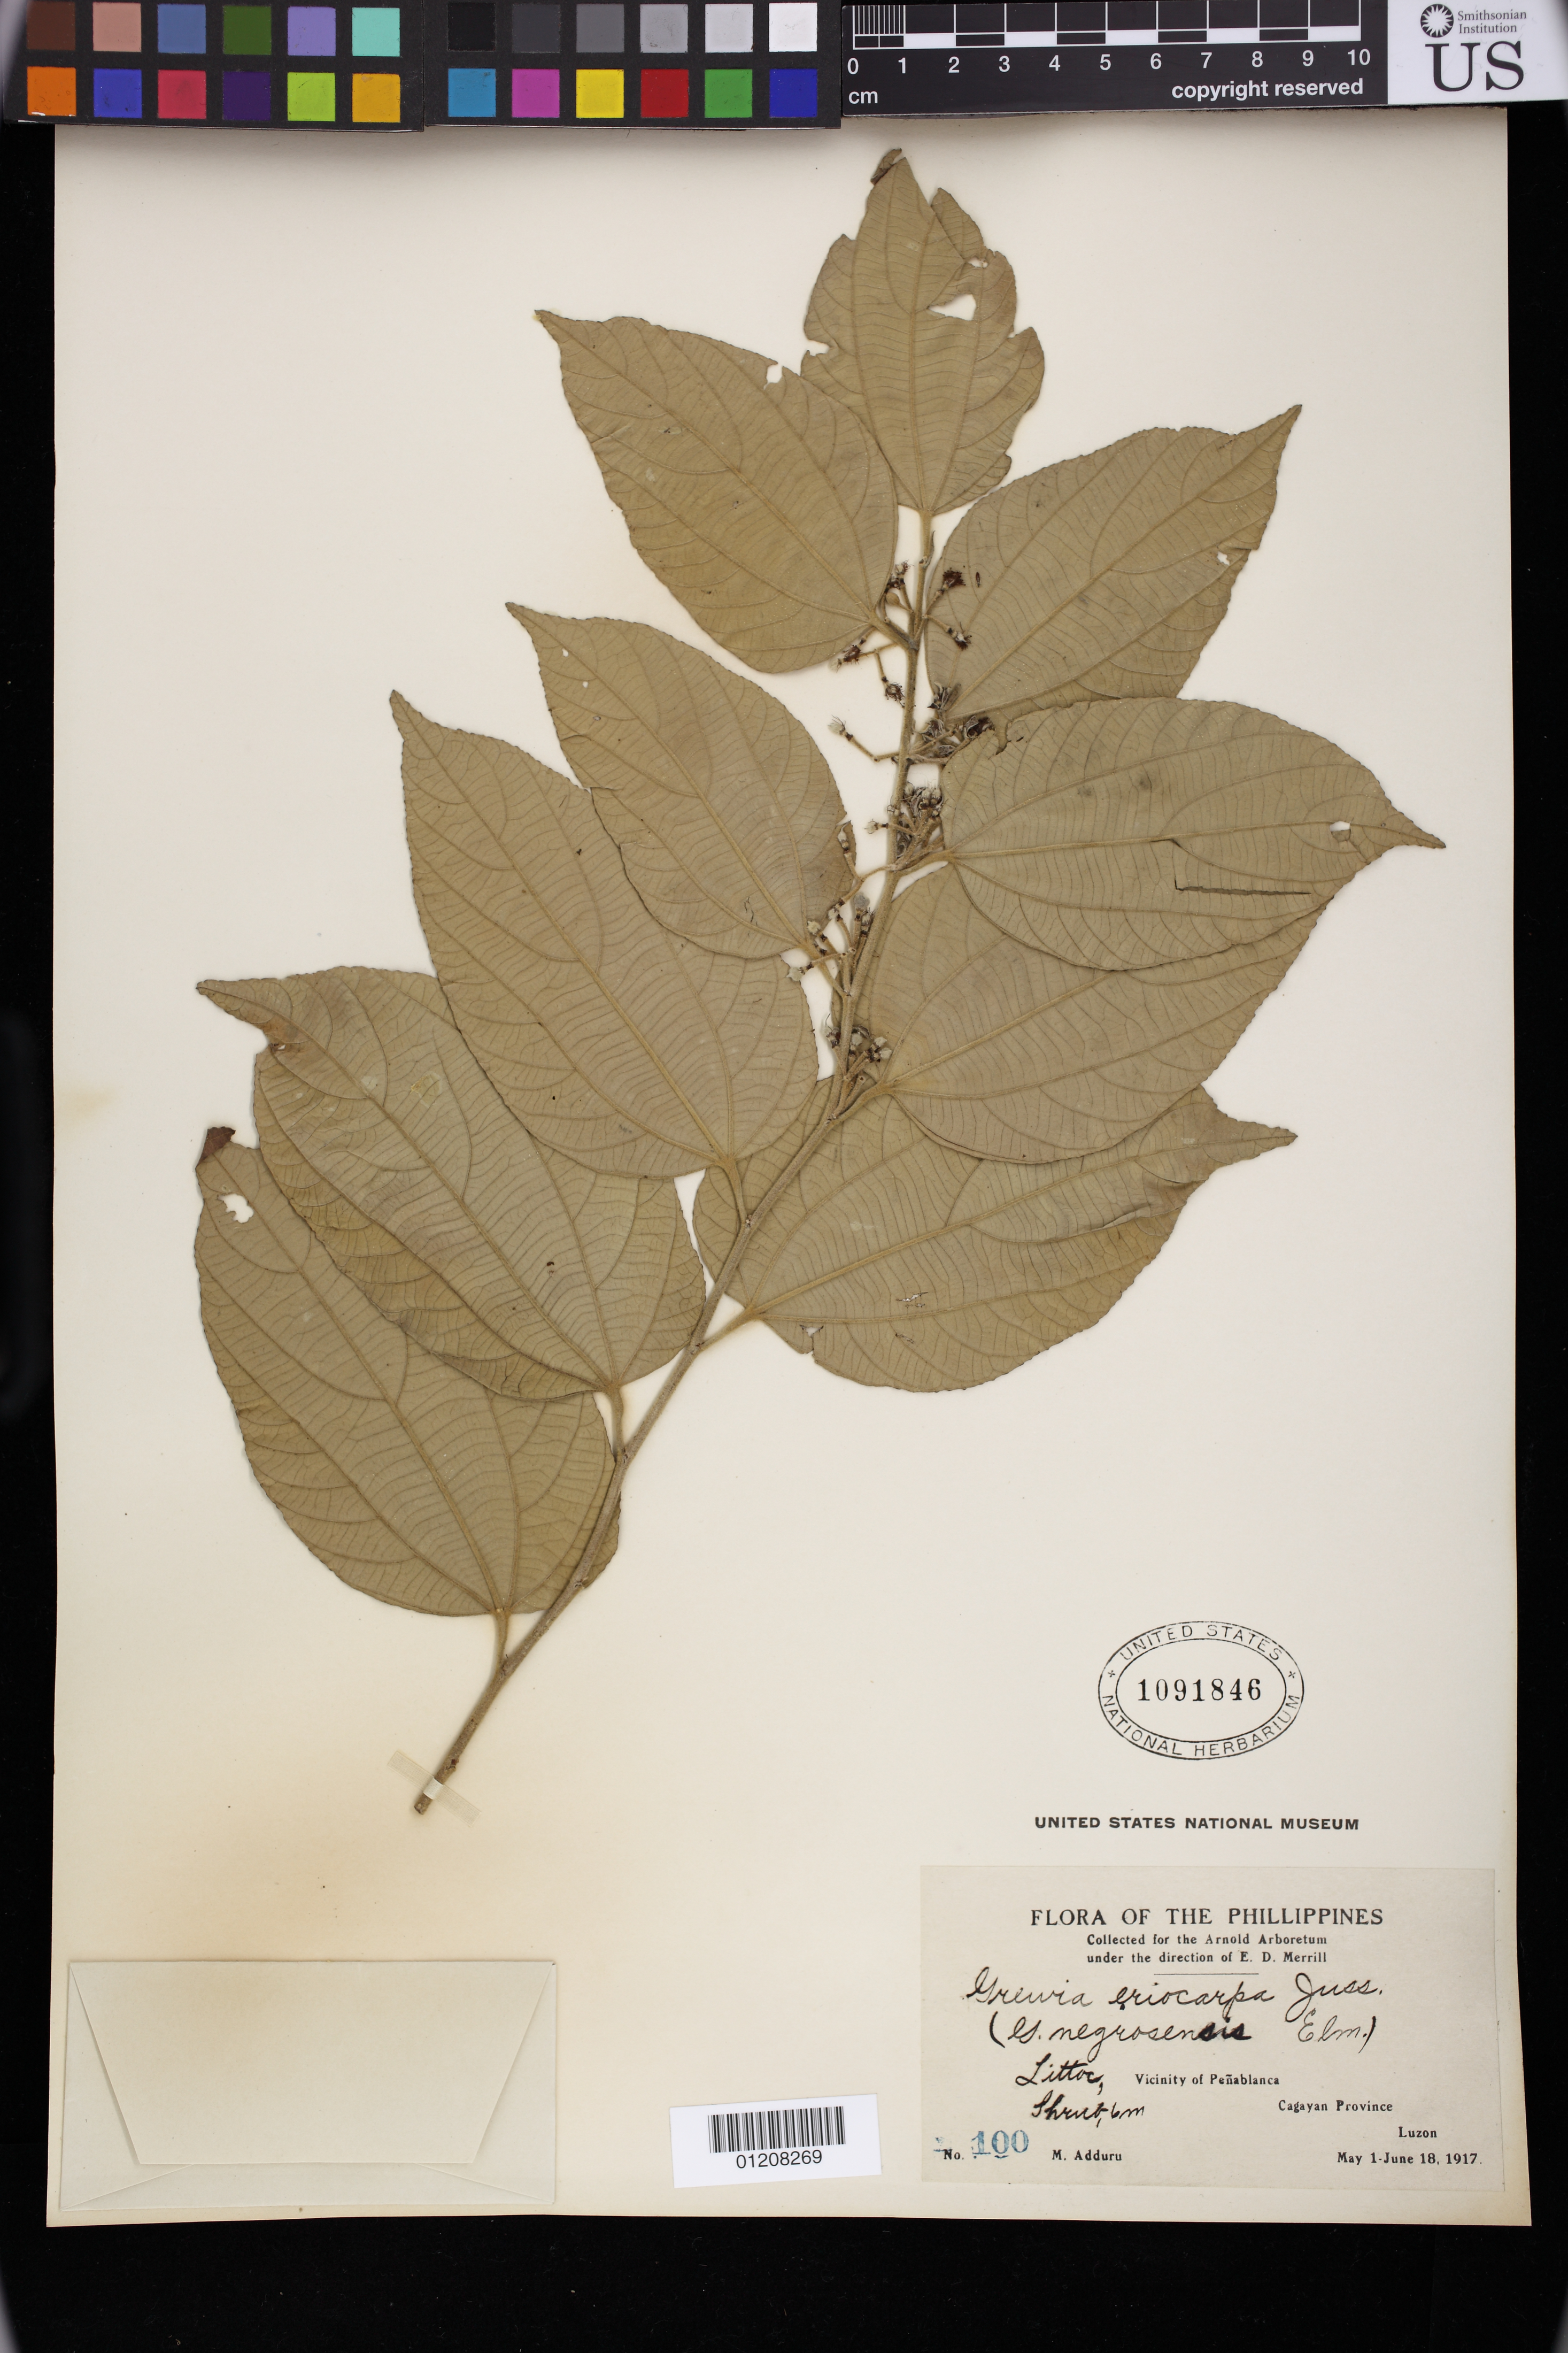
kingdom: Plantae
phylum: Tracheophyta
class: Magnoliopsida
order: Malvales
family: Malvaceae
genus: Grewia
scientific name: Grewia eriocarpa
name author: Juss.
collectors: M. Adduru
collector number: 100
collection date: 1917-05-01/1917-06-18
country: Philippines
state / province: Cagayan Valley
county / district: Cagayan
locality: Littoc, vicinity of Penablanca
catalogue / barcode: US 1091846